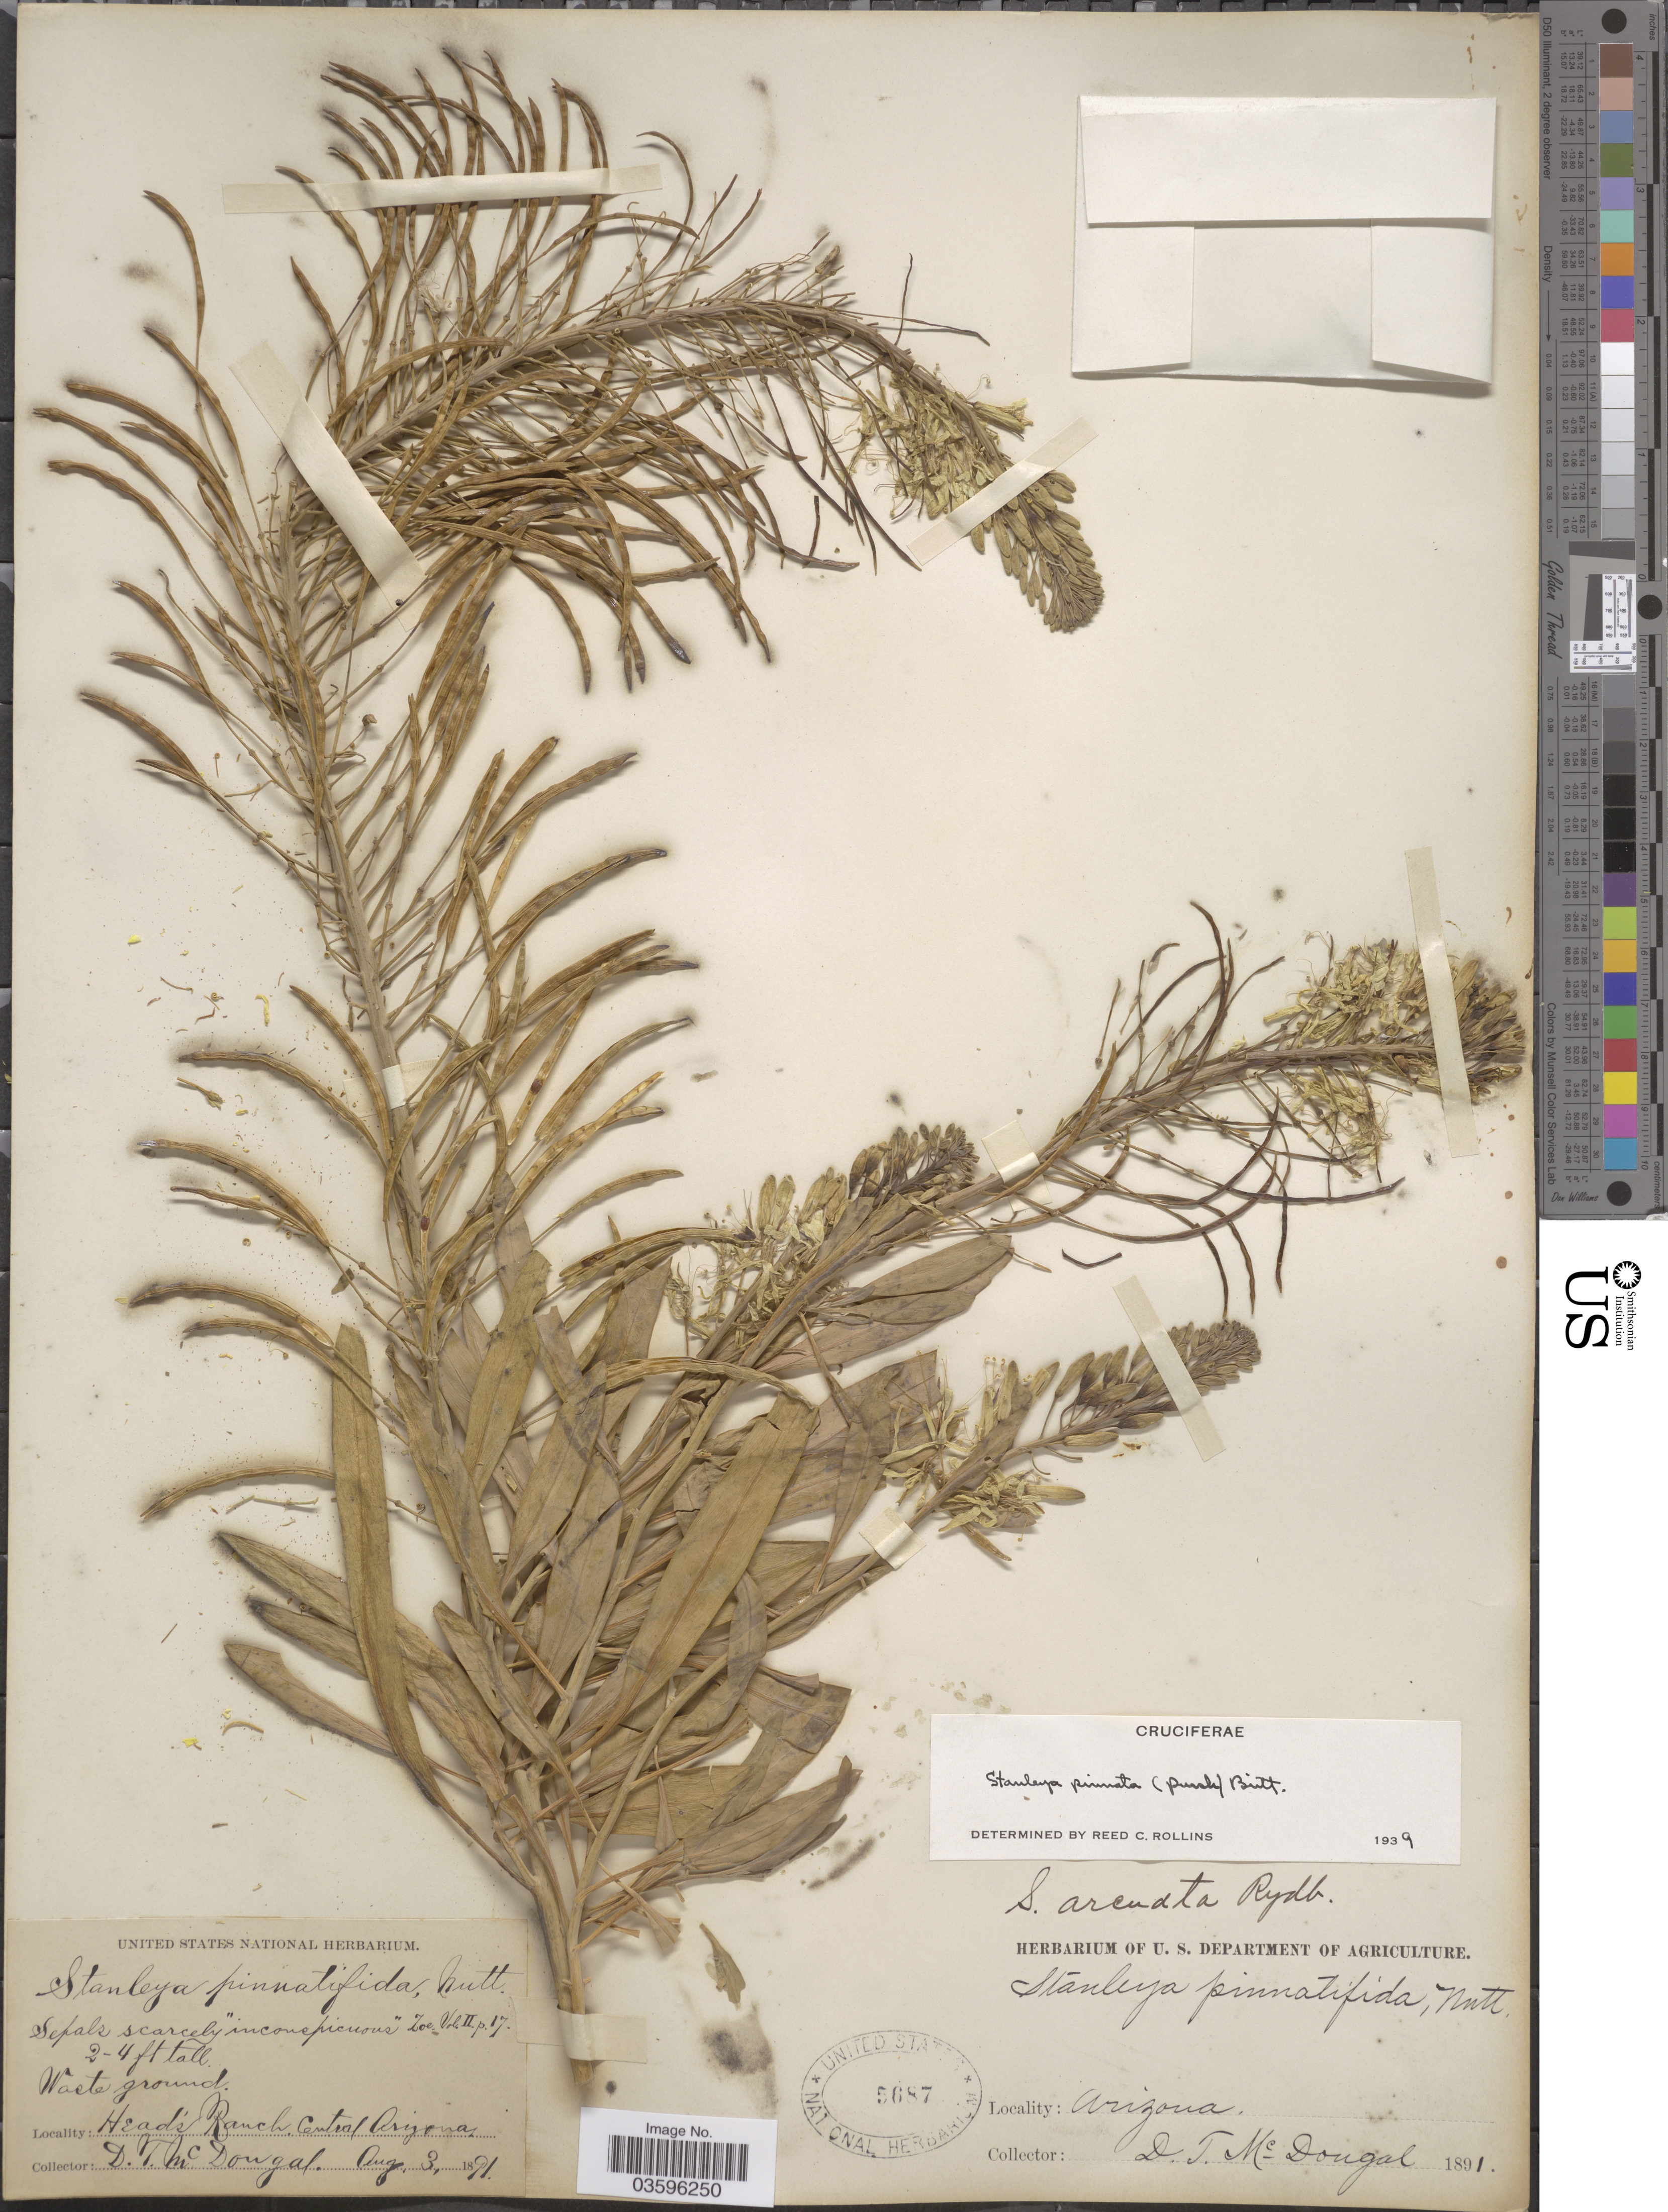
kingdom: Plantae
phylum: Tracheophyta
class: Magnoliopsida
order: Brassicales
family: Brassicaceae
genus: Stanleya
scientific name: Stanleya pinnata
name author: (Pursh) Britton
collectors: D. McDougal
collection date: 1891-08-03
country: United States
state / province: Arizona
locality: Head's Ranch, Central Arizona.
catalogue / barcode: US 5687